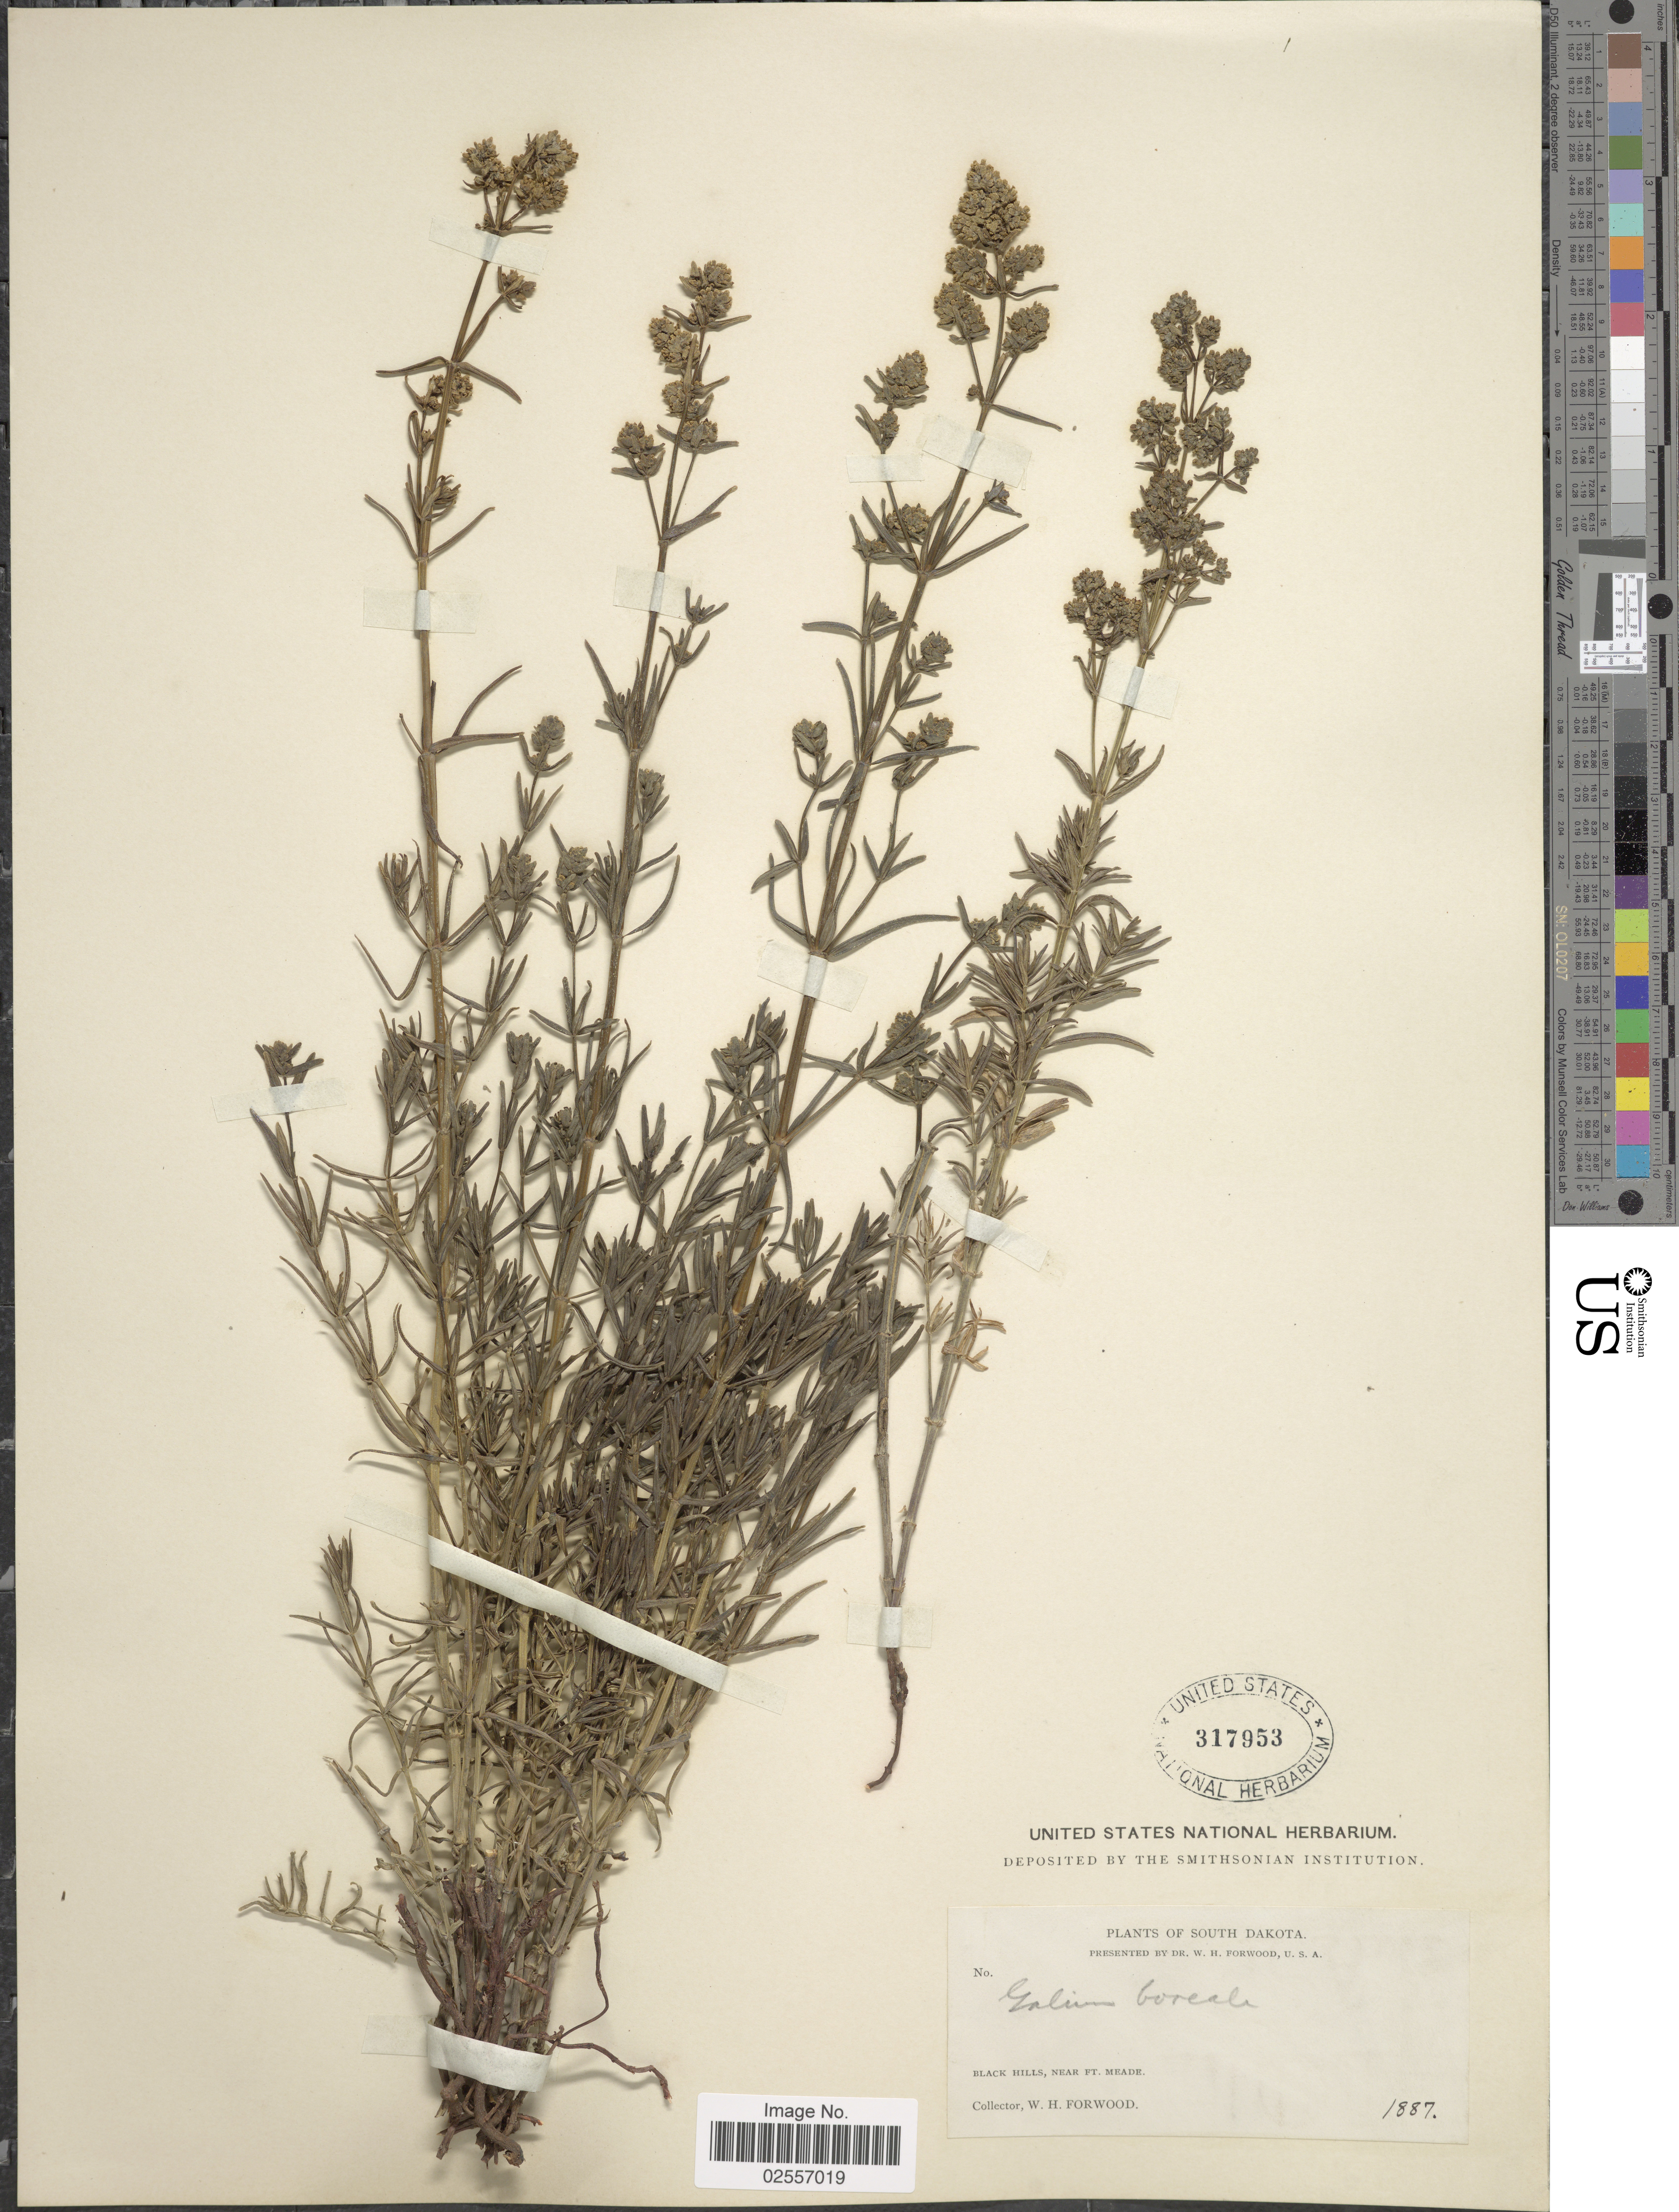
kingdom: Plantae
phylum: Tracheophyta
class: Magnoliopsida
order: Gentianales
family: Rubiaceae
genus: Galium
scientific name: Galium boreale L.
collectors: W. Forwood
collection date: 1887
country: United States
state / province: South Dakota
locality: Black Hills, near Ft. Meade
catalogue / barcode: US 317953